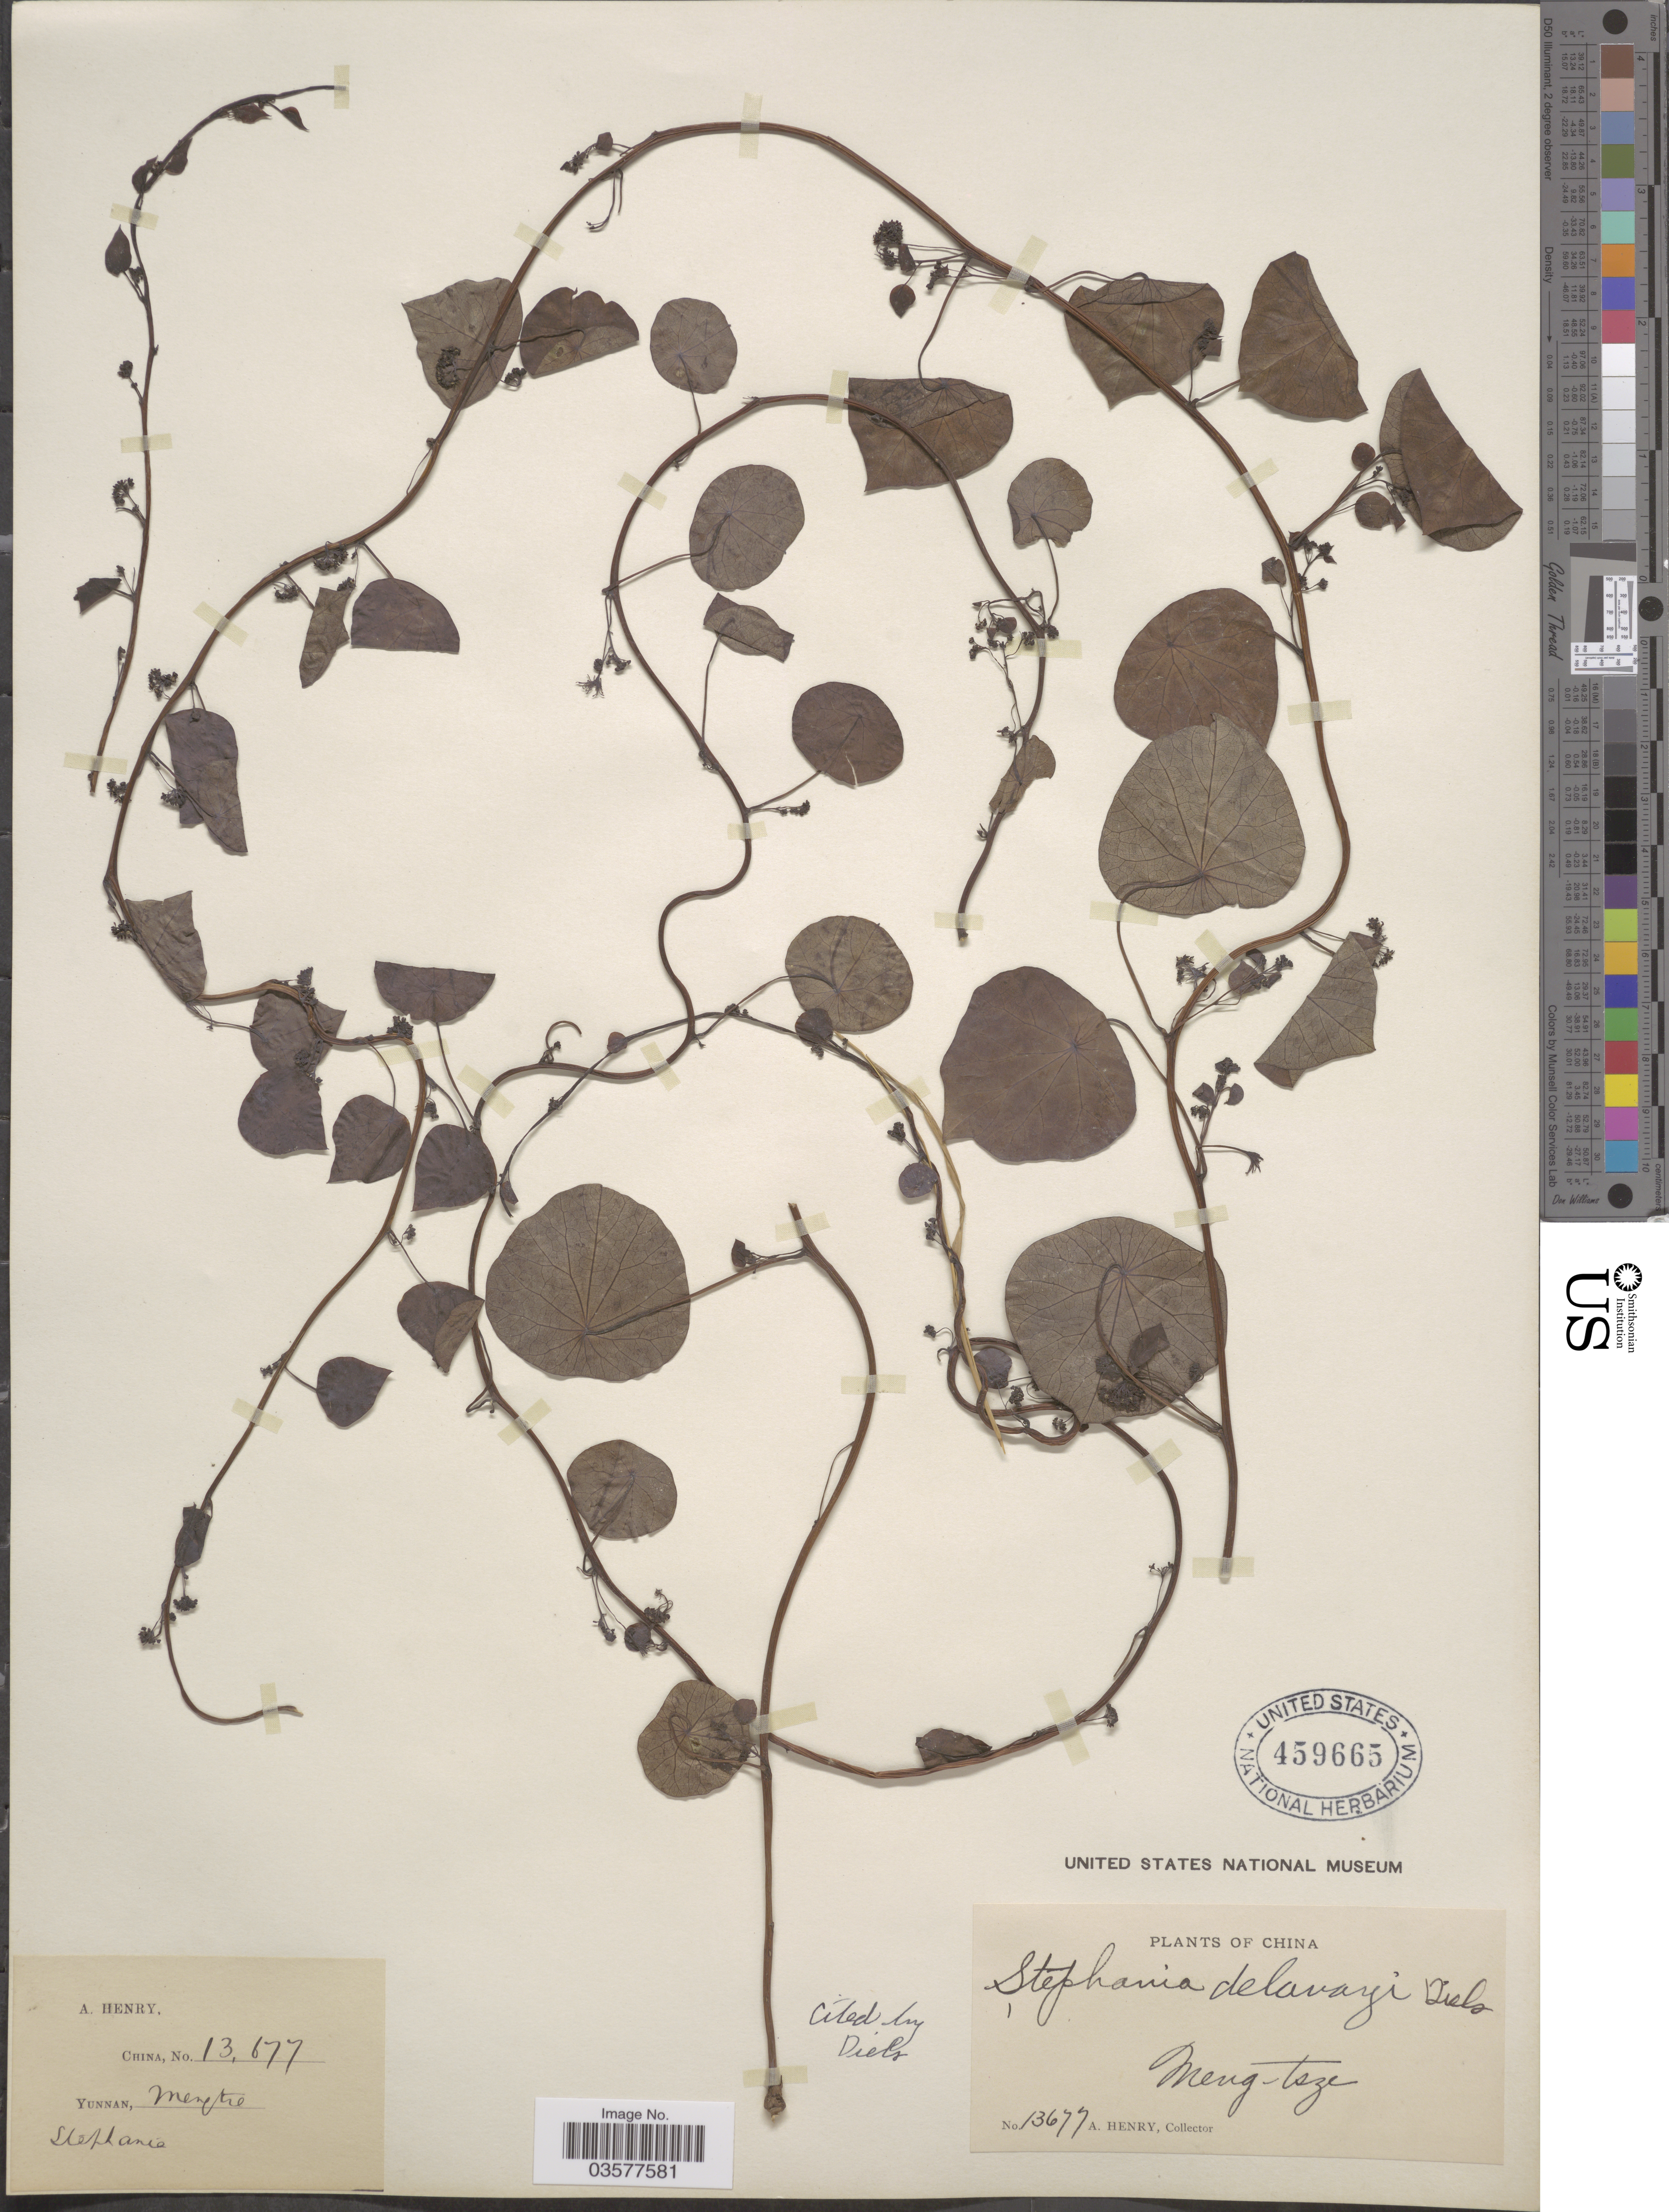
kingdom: Plantae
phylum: Tracheophyta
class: Magnoliopsida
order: Ranunculales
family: Menispermaceae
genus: Stephania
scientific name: Stephania delavayi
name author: Diels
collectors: A. Henry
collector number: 13677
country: China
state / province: Yunnan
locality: Meng-tsze.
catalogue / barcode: US 459665